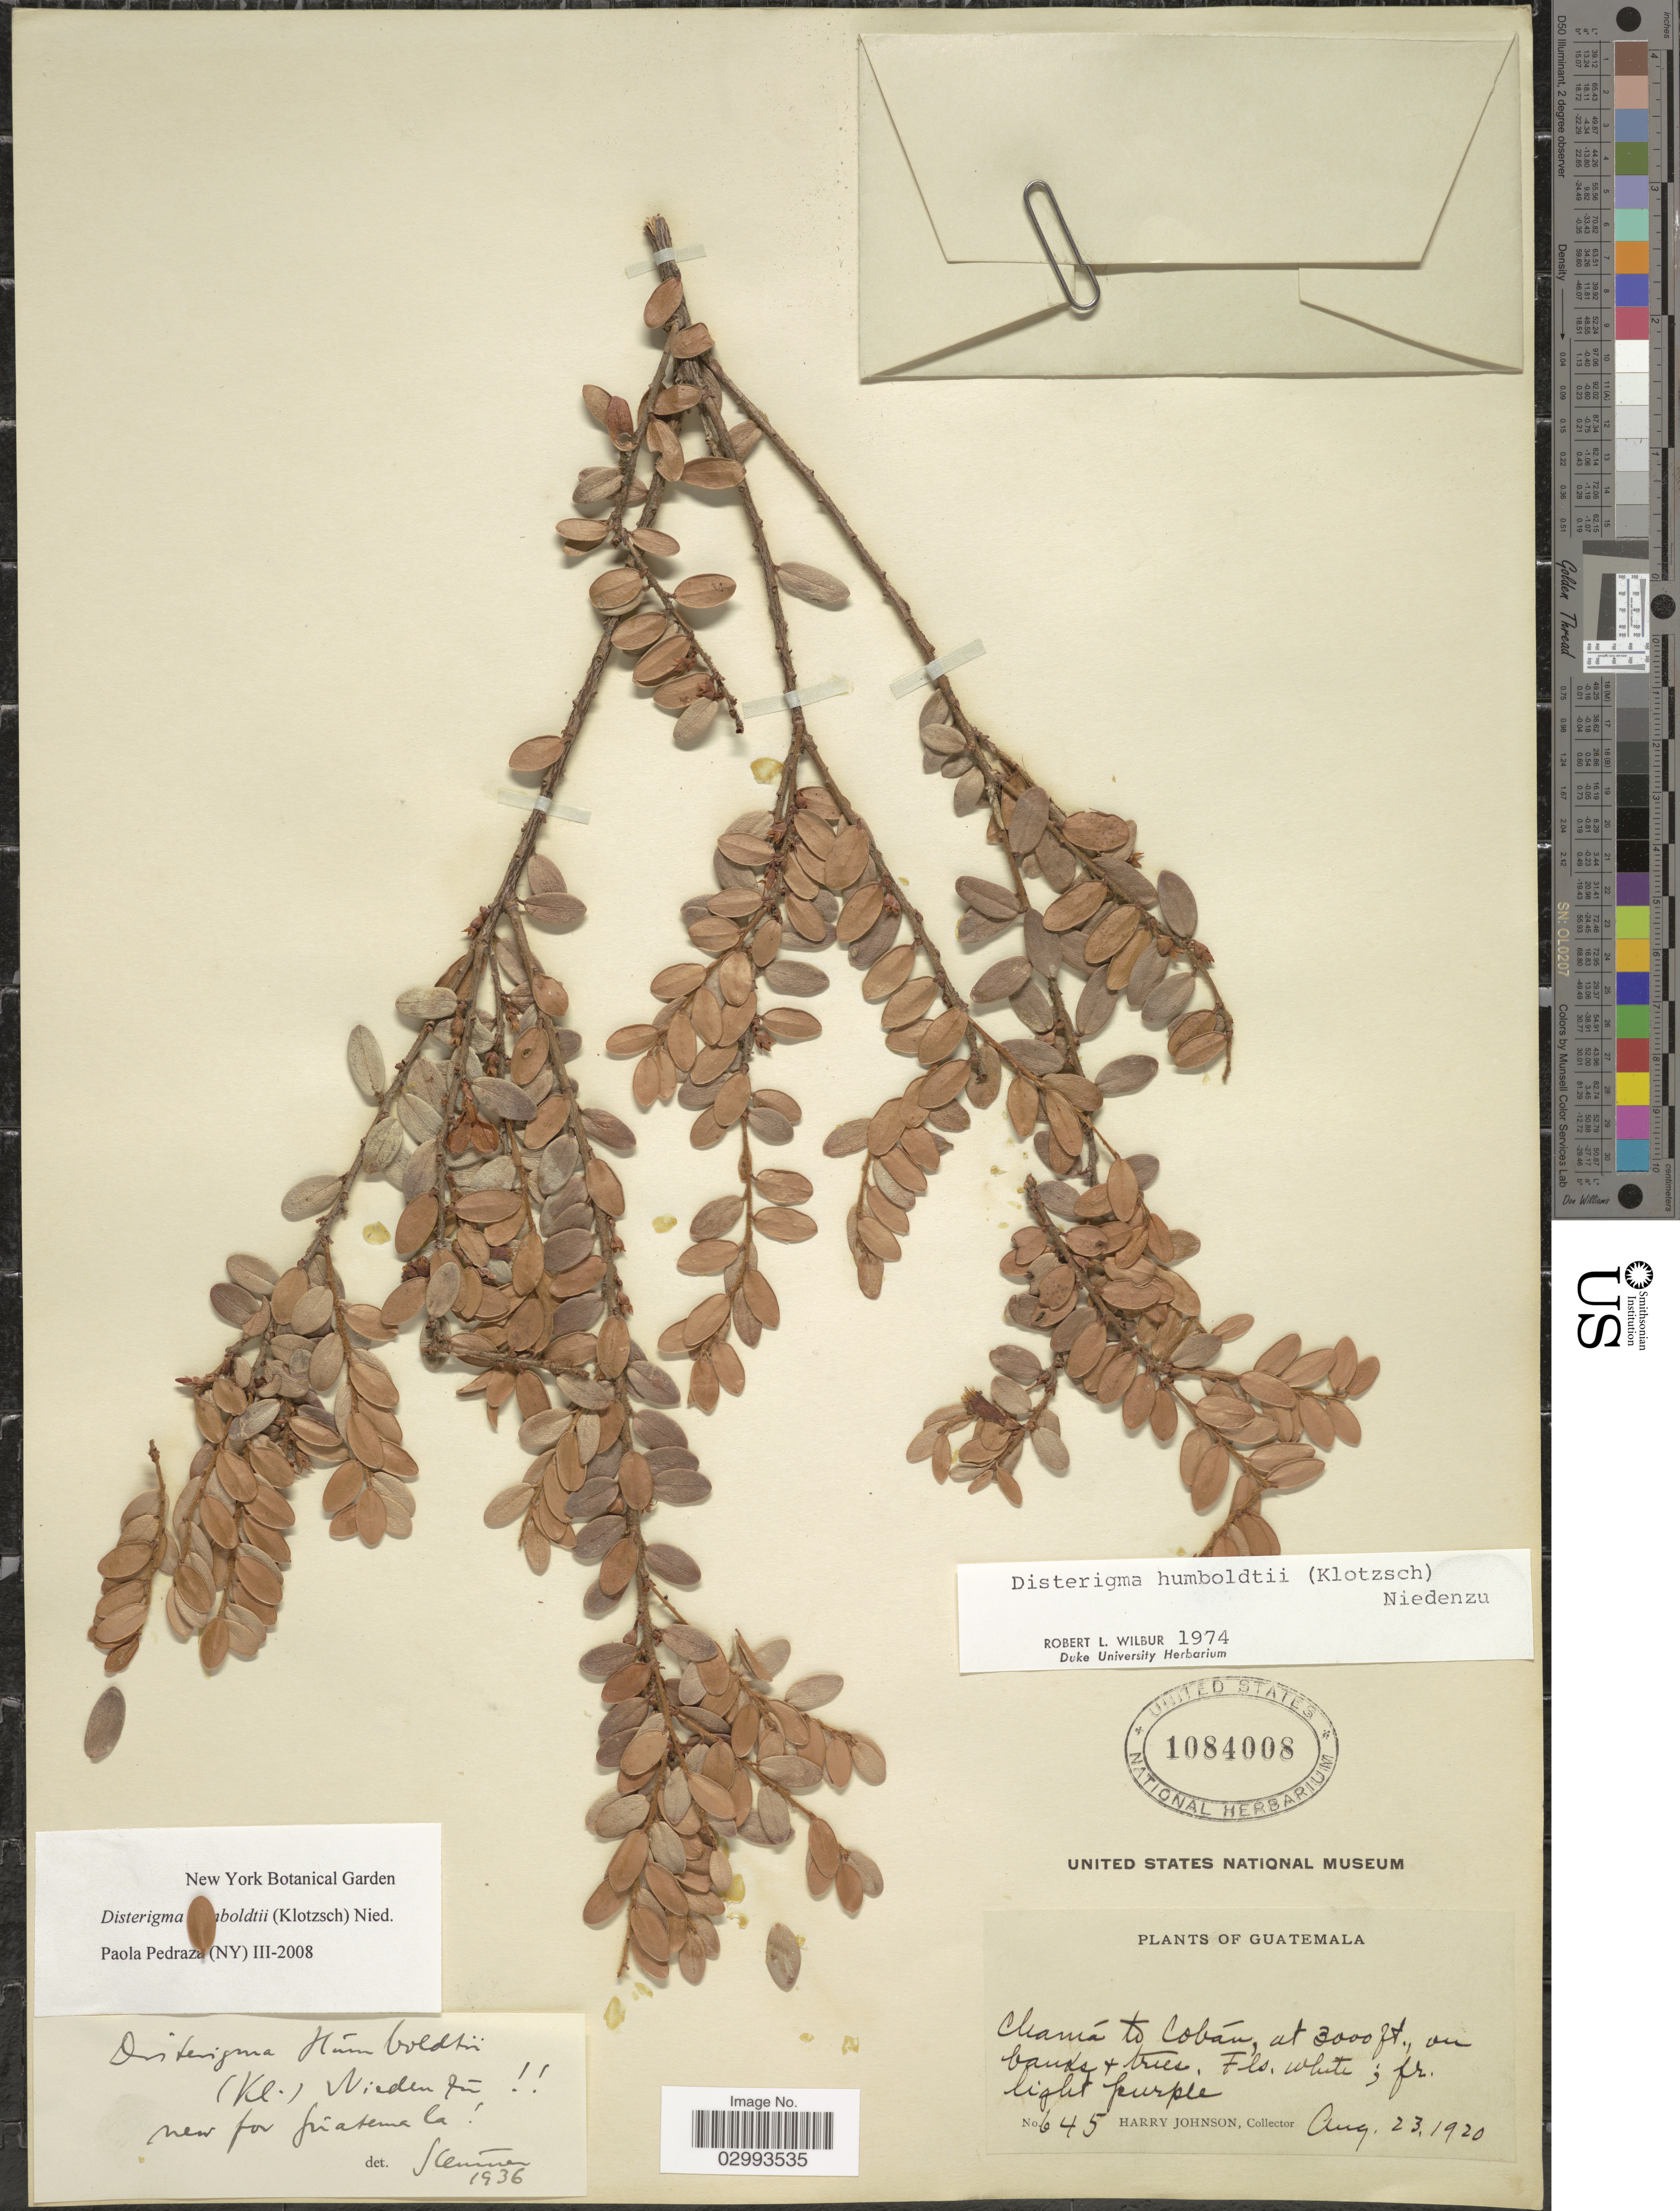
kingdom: Plantae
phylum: Tracheophyta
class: Magnoliopsida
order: Ericales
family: Ericaceae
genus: Disterigma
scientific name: Disterigma humboldtii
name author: (Klotzsch) Nied.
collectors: H. Johnson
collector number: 645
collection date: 1920-08-23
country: Guatemala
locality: Chamá to Cobán.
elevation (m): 914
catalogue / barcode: US 1084008